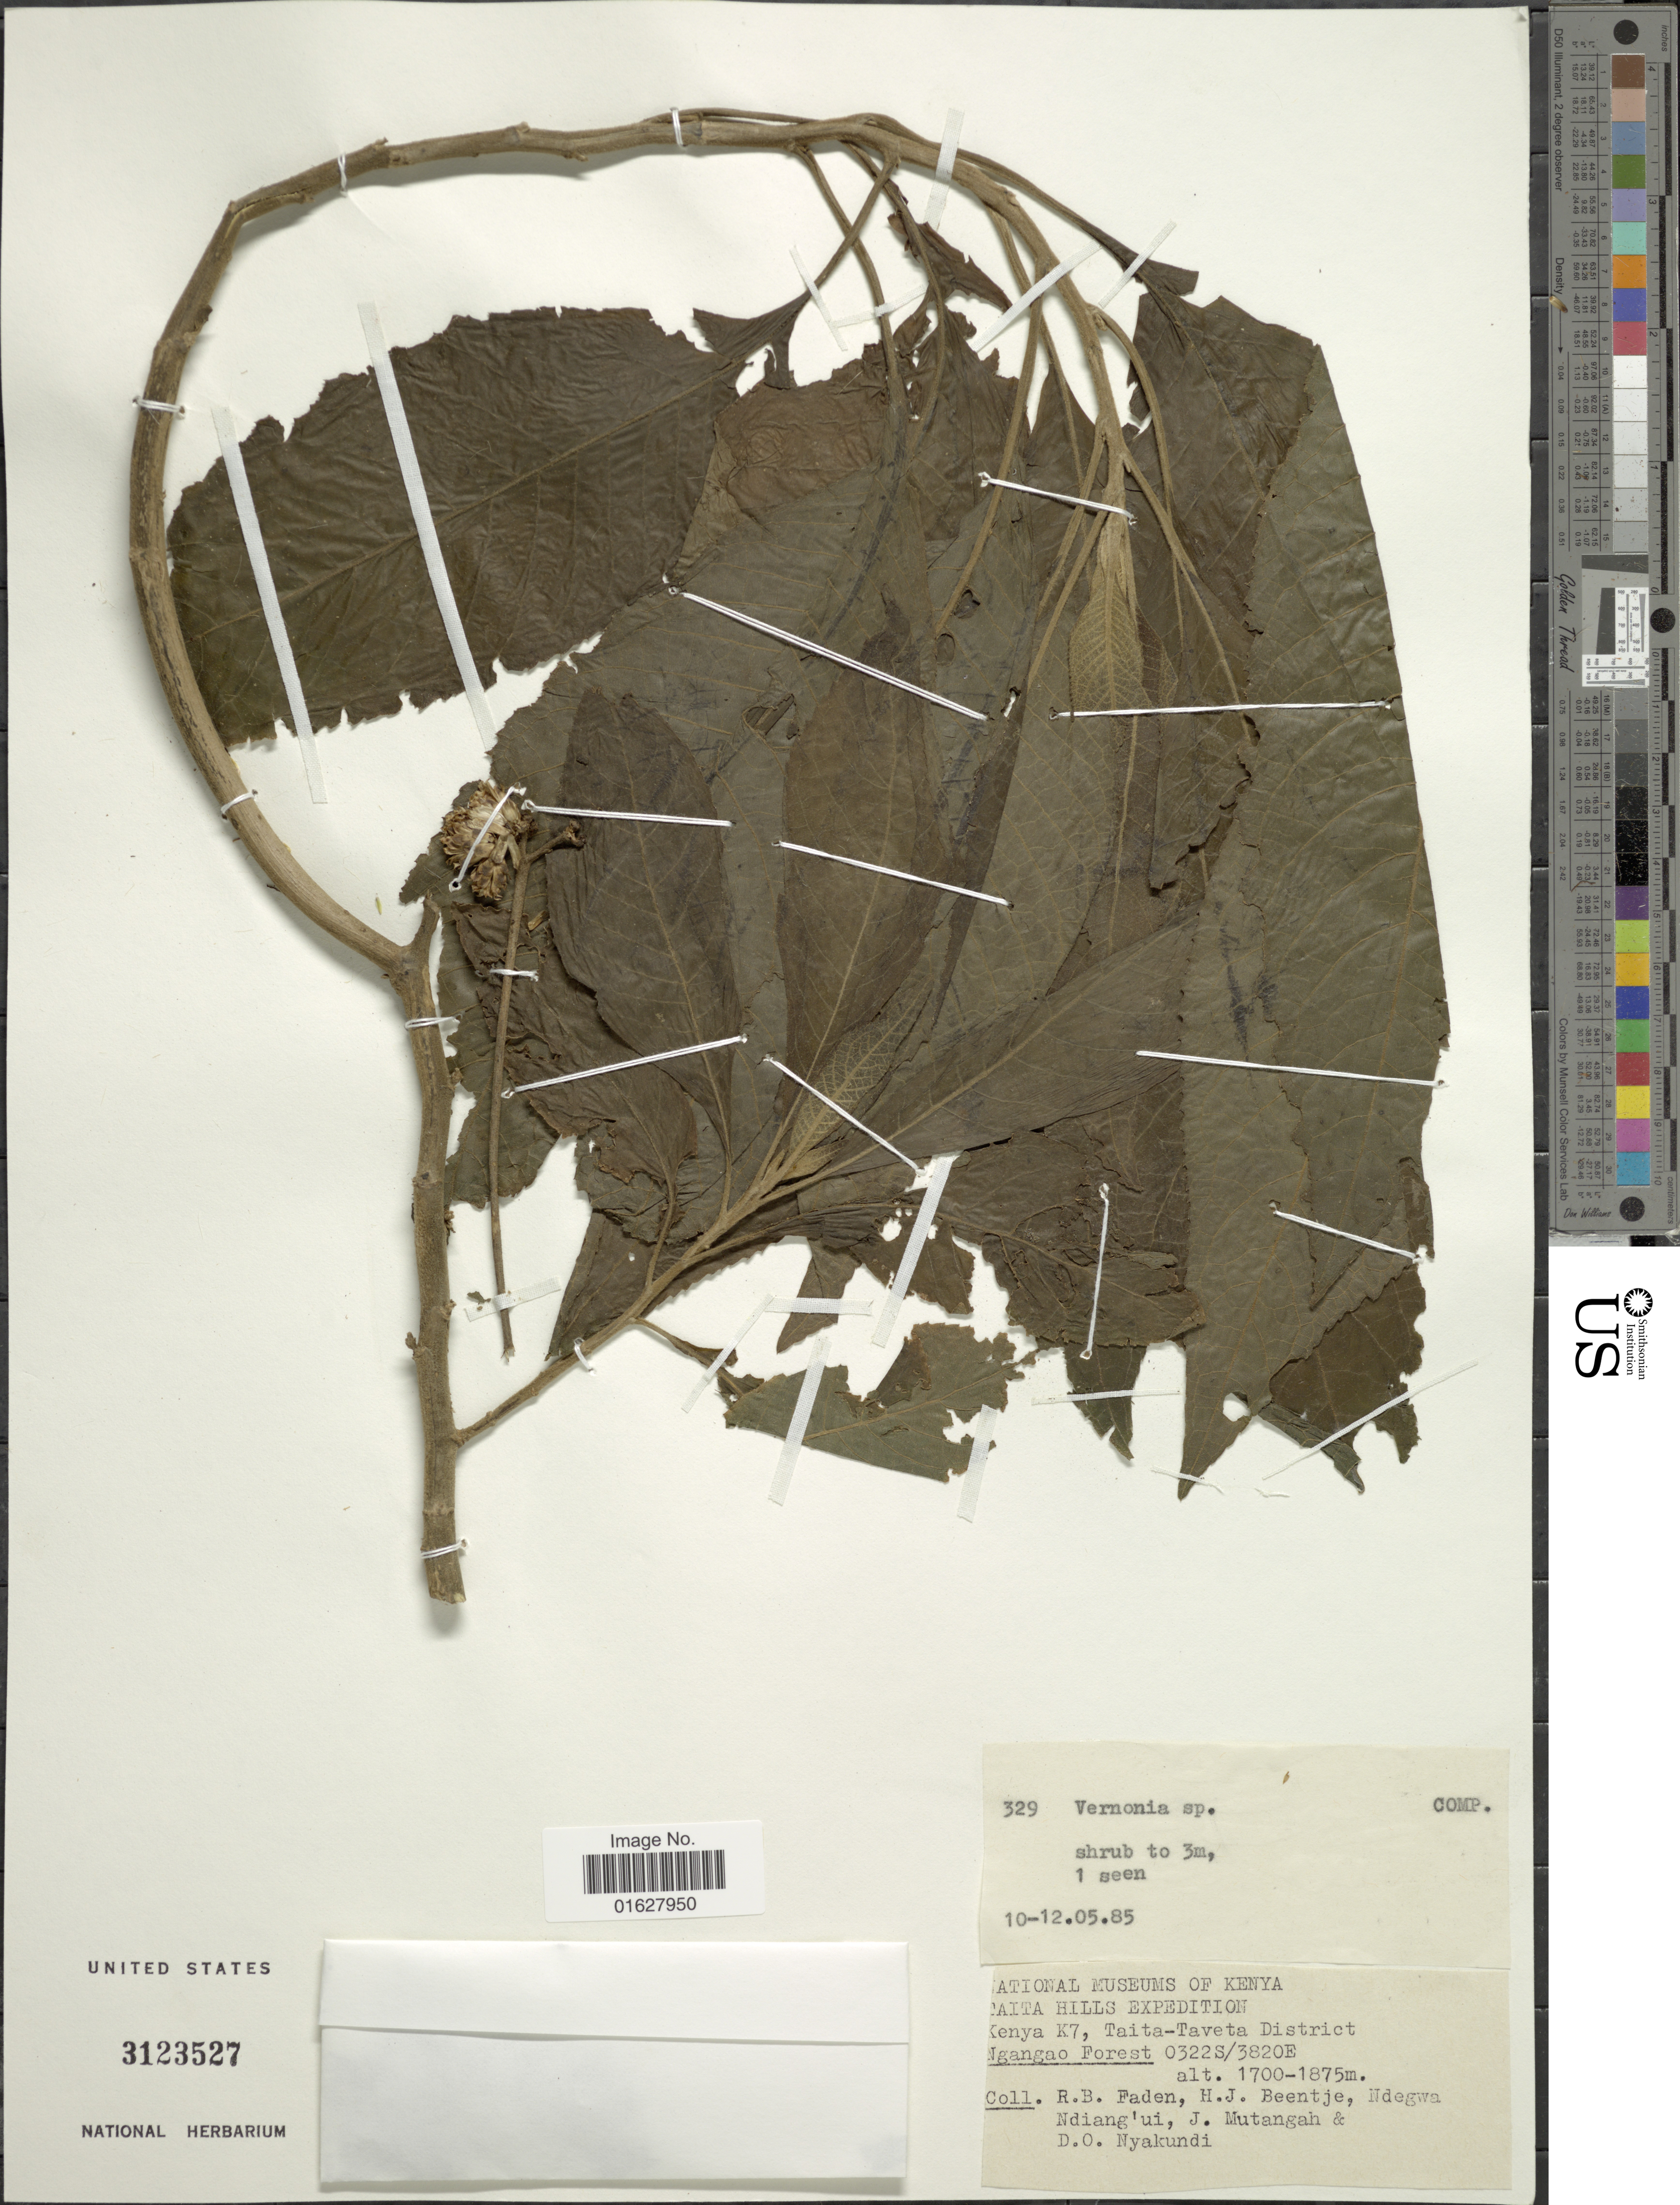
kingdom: Plantae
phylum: Tracheophyta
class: Magnoliopsida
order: Asterales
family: Asteraceae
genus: Vernonia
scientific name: Vernonia sp.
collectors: R. B. Faden, H. J. Beentje, Ndegwa Ndiang'ui, J. Mutangah & D. Nyakundi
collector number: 329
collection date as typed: Transcribed d/m/y: 10/5/85 to 12/5/85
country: Kenya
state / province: Taita Taveta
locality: Kenya K7, Taita Taveta District. Ngangao Forest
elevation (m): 1700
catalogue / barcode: US 3123527